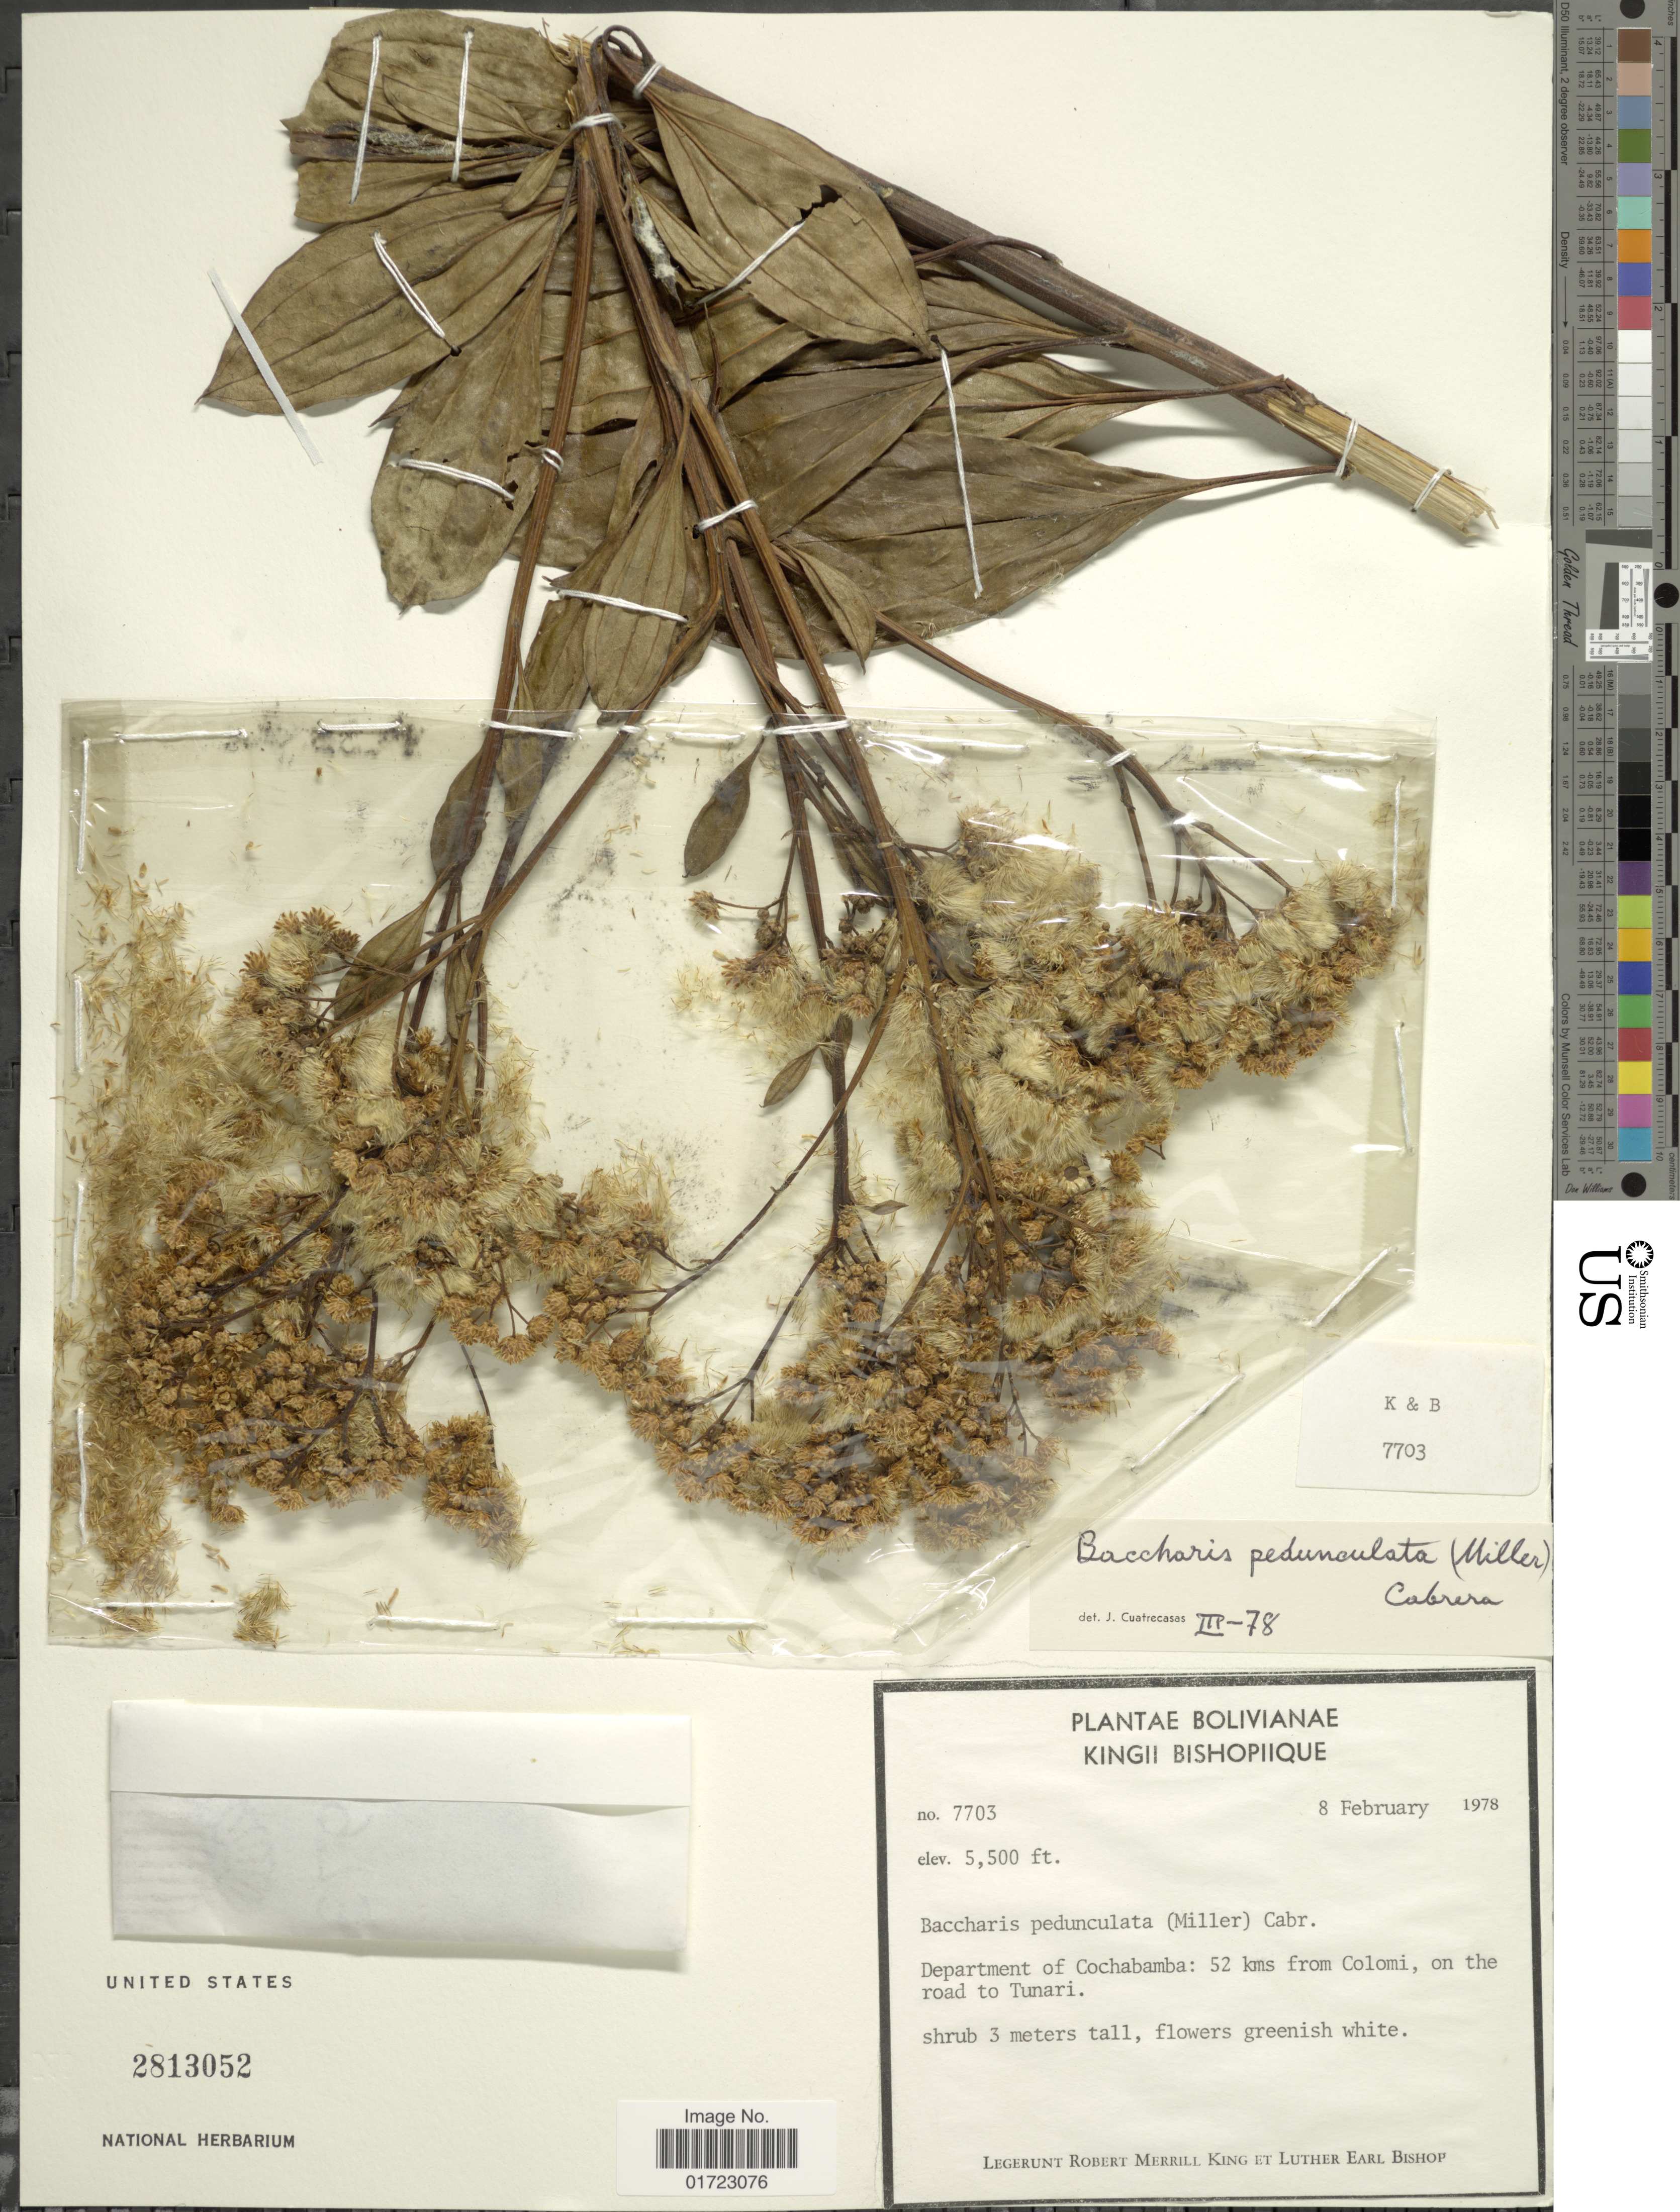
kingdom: Plantae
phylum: Tracheophyta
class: Magnoliopsida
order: Asterales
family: Asteraceae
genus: Baccharis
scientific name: Baccharis pedunculata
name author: (Mill.) Cabrera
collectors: R. M. King & L. E. Bishop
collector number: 7703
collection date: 1978-02-08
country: Bolivia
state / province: Cochabamba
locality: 52 kms from Colomi, on the road to Tunari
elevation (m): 1676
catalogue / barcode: US 2813052